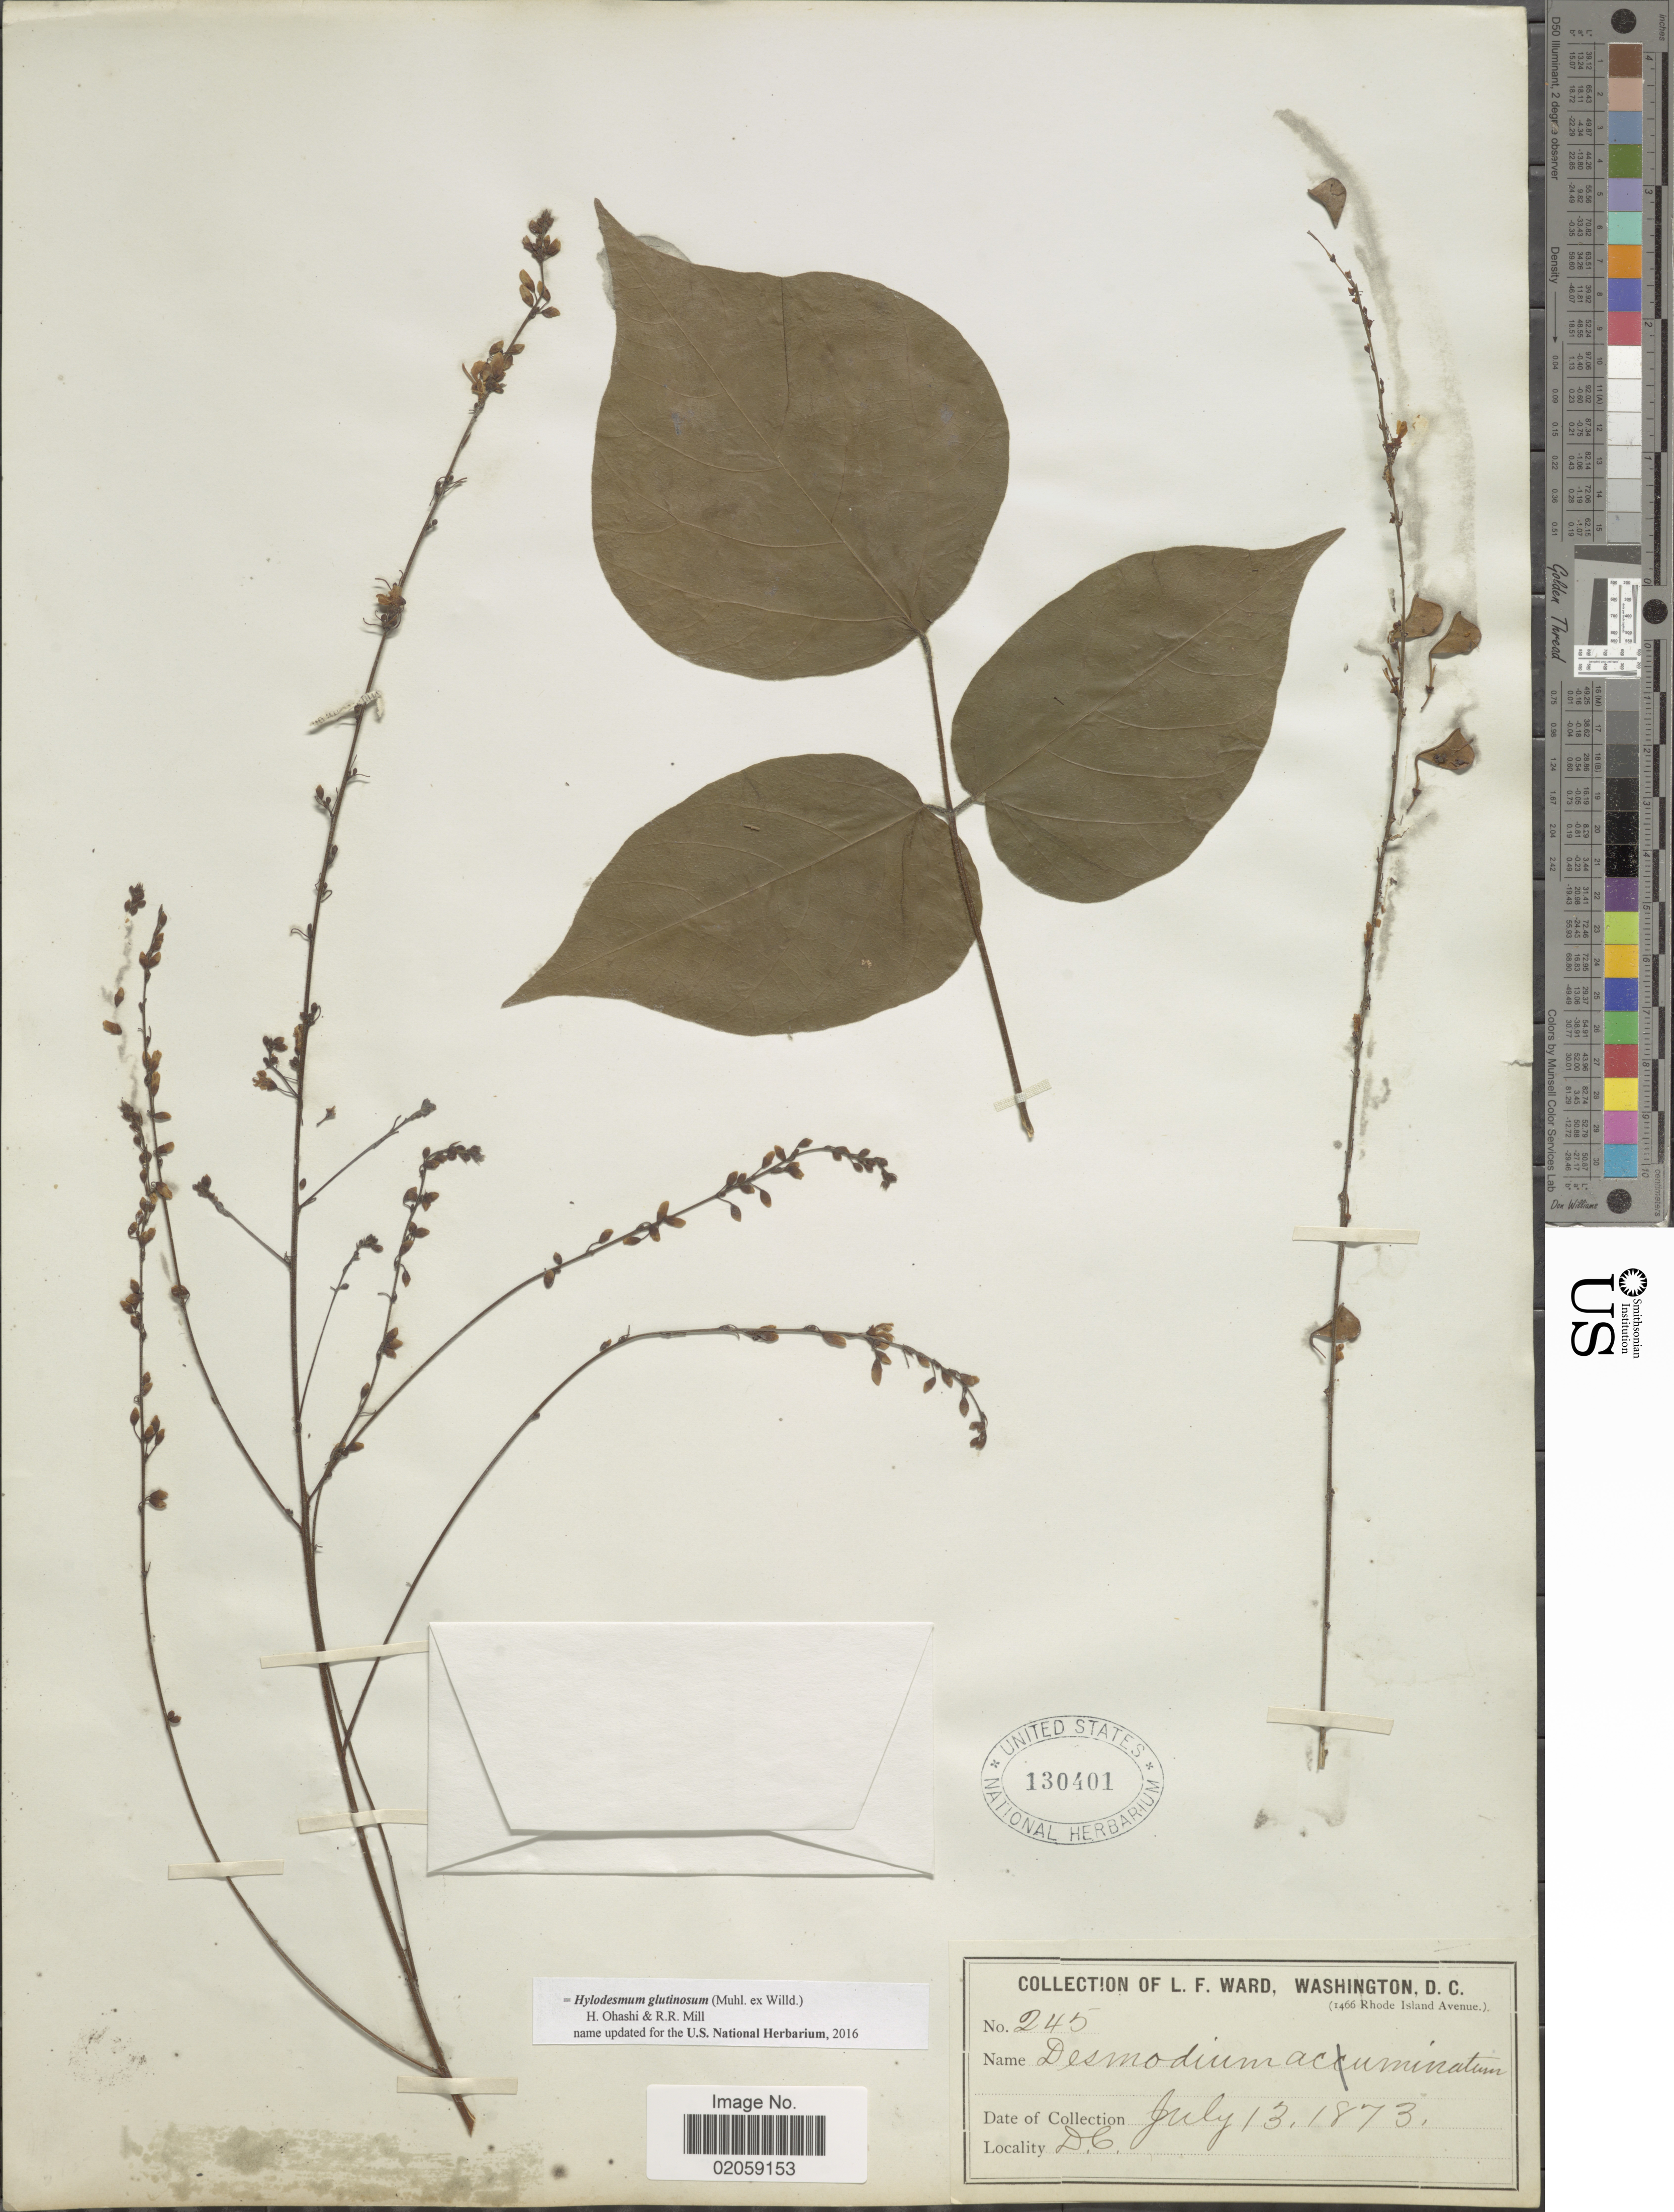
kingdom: Plantae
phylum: Tracheophyta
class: Magnoliopsida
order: Fabales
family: Fabaceae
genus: Hylodesmum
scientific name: Hylodesmum glutinosum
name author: (Muhl. ex Willd.) H. Ohashi & R.R. Mill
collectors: L. Ward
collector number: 245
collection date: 1873-07-13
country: United States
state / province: District of Columbia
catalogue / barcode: US 130401